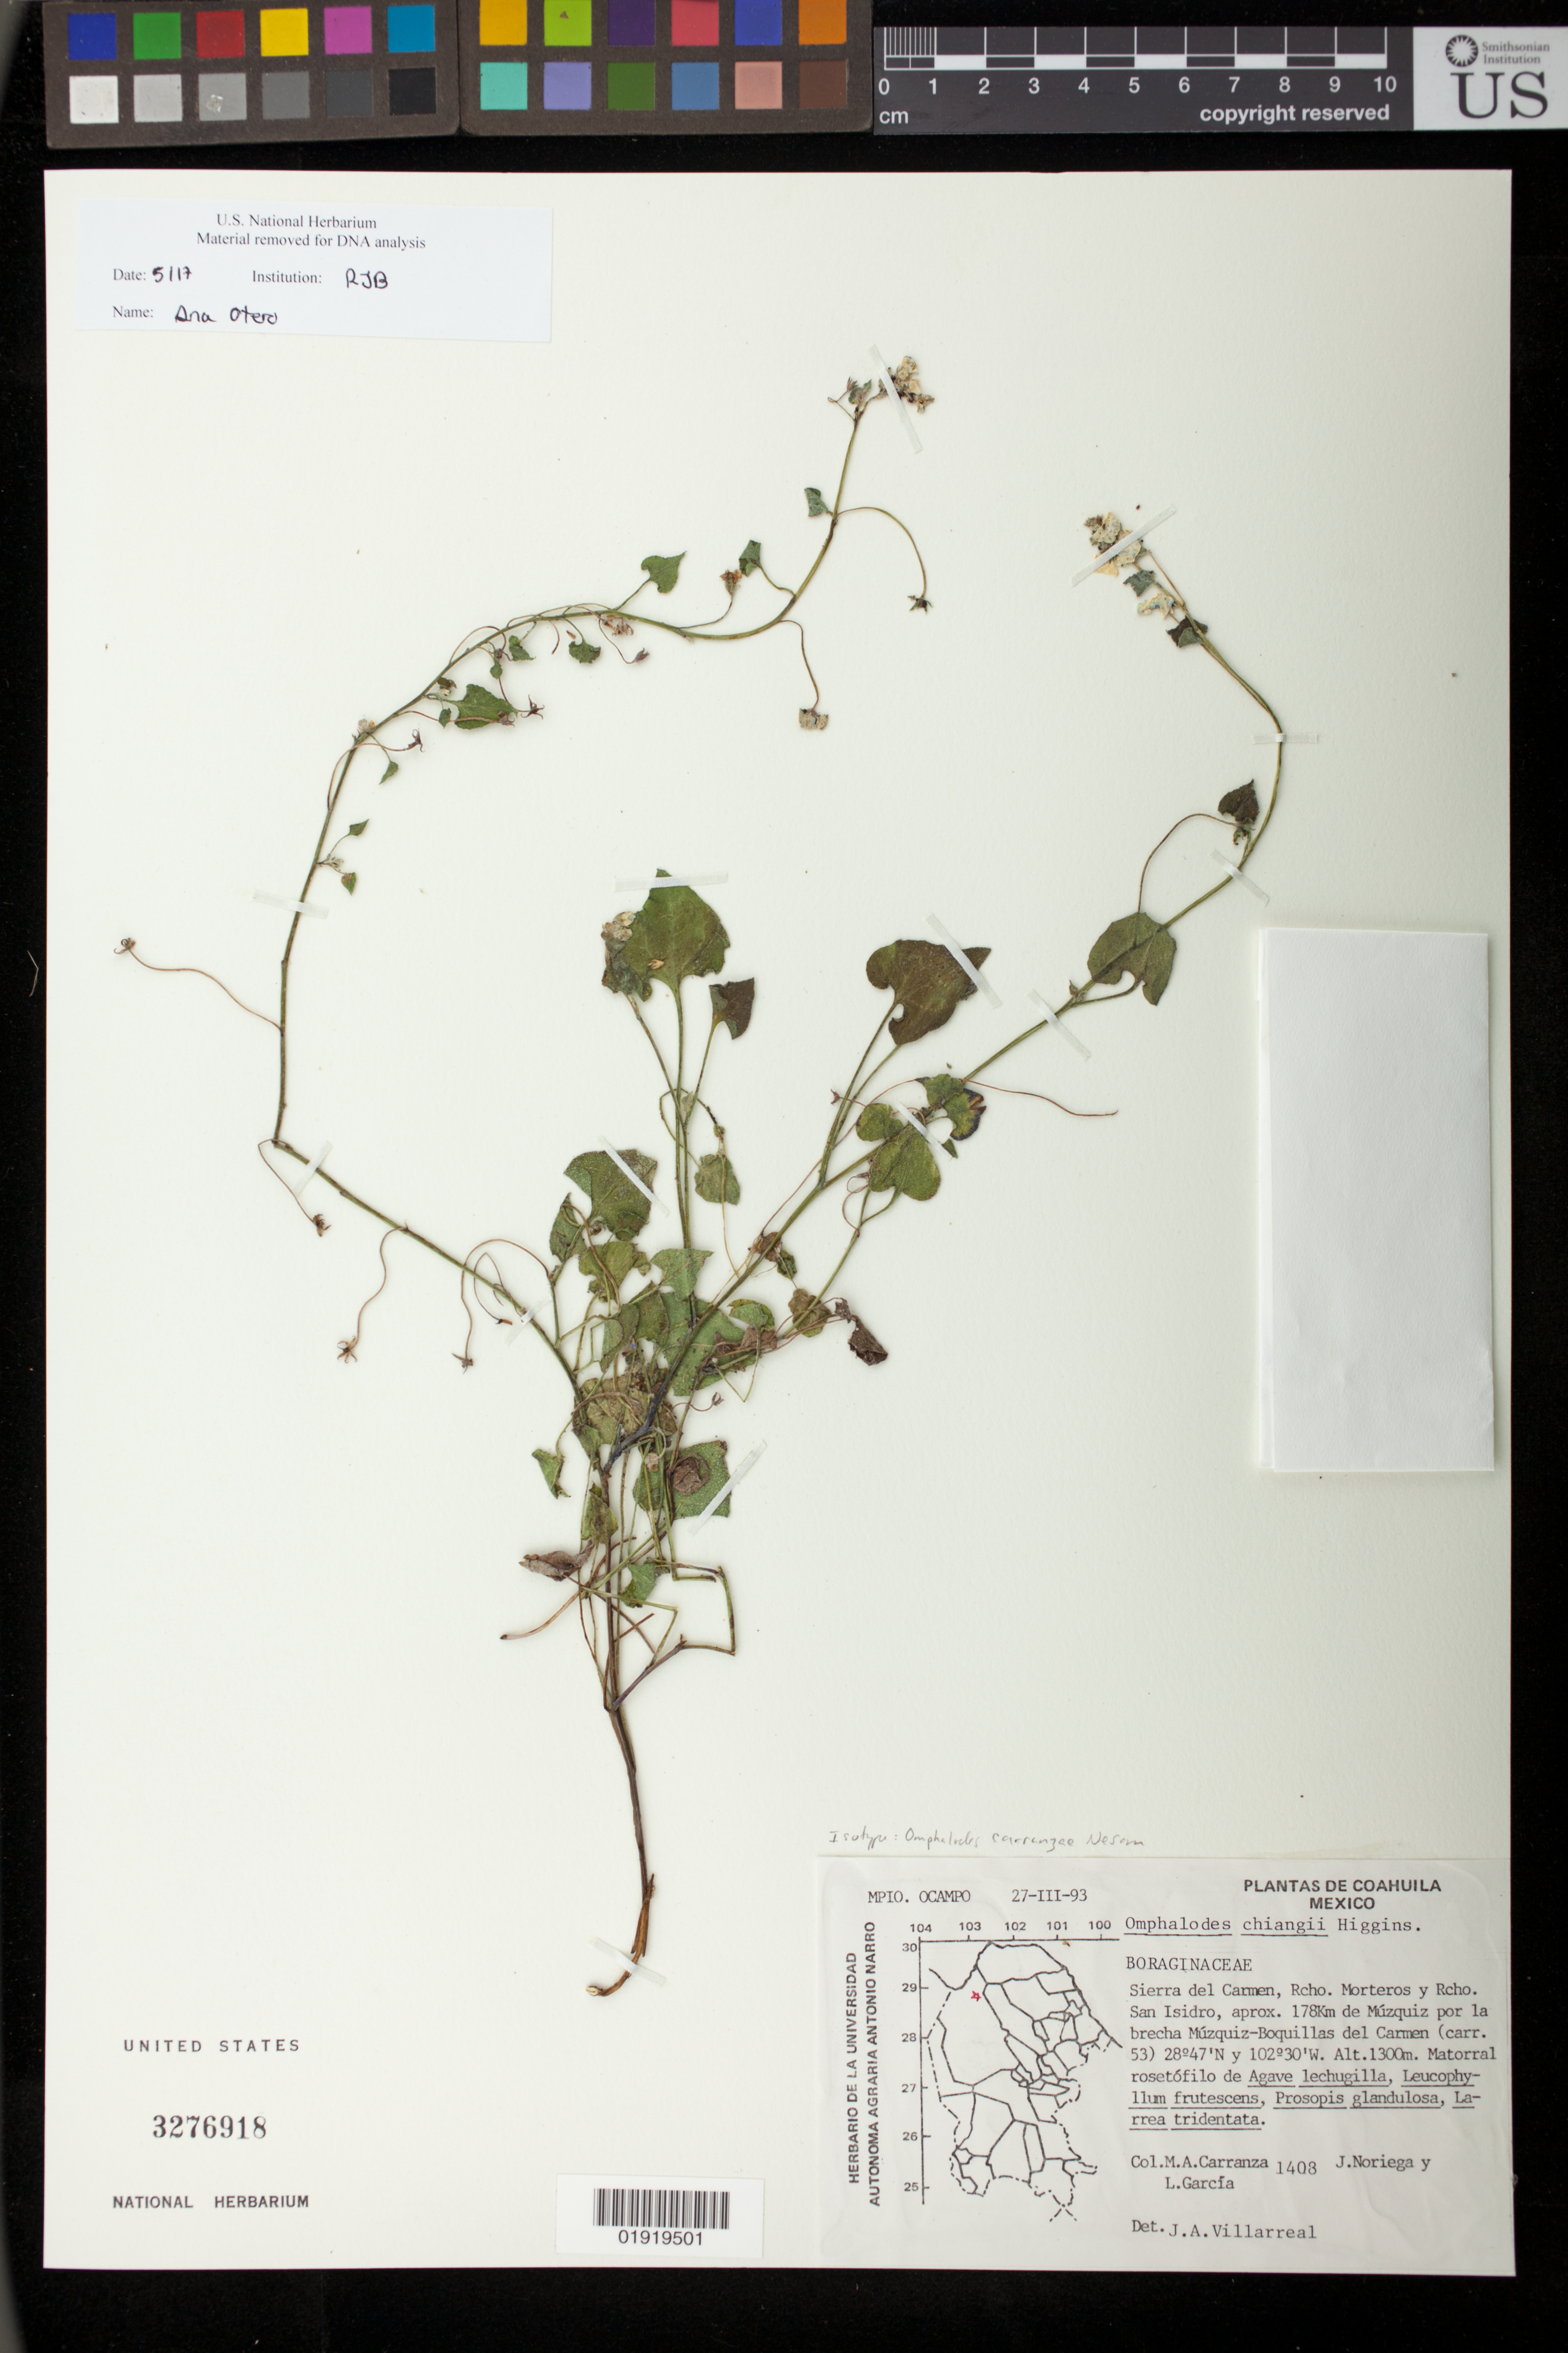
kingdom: Plantae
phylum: Tracheophyta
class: Magnoliopsida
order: Boraginales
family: Boraginaceae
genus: Omphalodes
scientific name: Omphalodes carranzae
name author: G.L. Nesom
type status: Isotype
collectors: M. Carranza P., J. Noriega & L. Garcia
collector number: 1408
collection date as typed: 27-III-93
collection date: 1993-03-27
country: Mexico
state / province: Coahuila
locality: Mpio. Ocampo. Sierra del Carman, Rcho. Morteros y Rcho. San Isidro, aprox. 178 km de Múzquiz-Boquillas del Carman (carr. 53)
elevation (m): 1300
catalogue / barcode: US 3276918